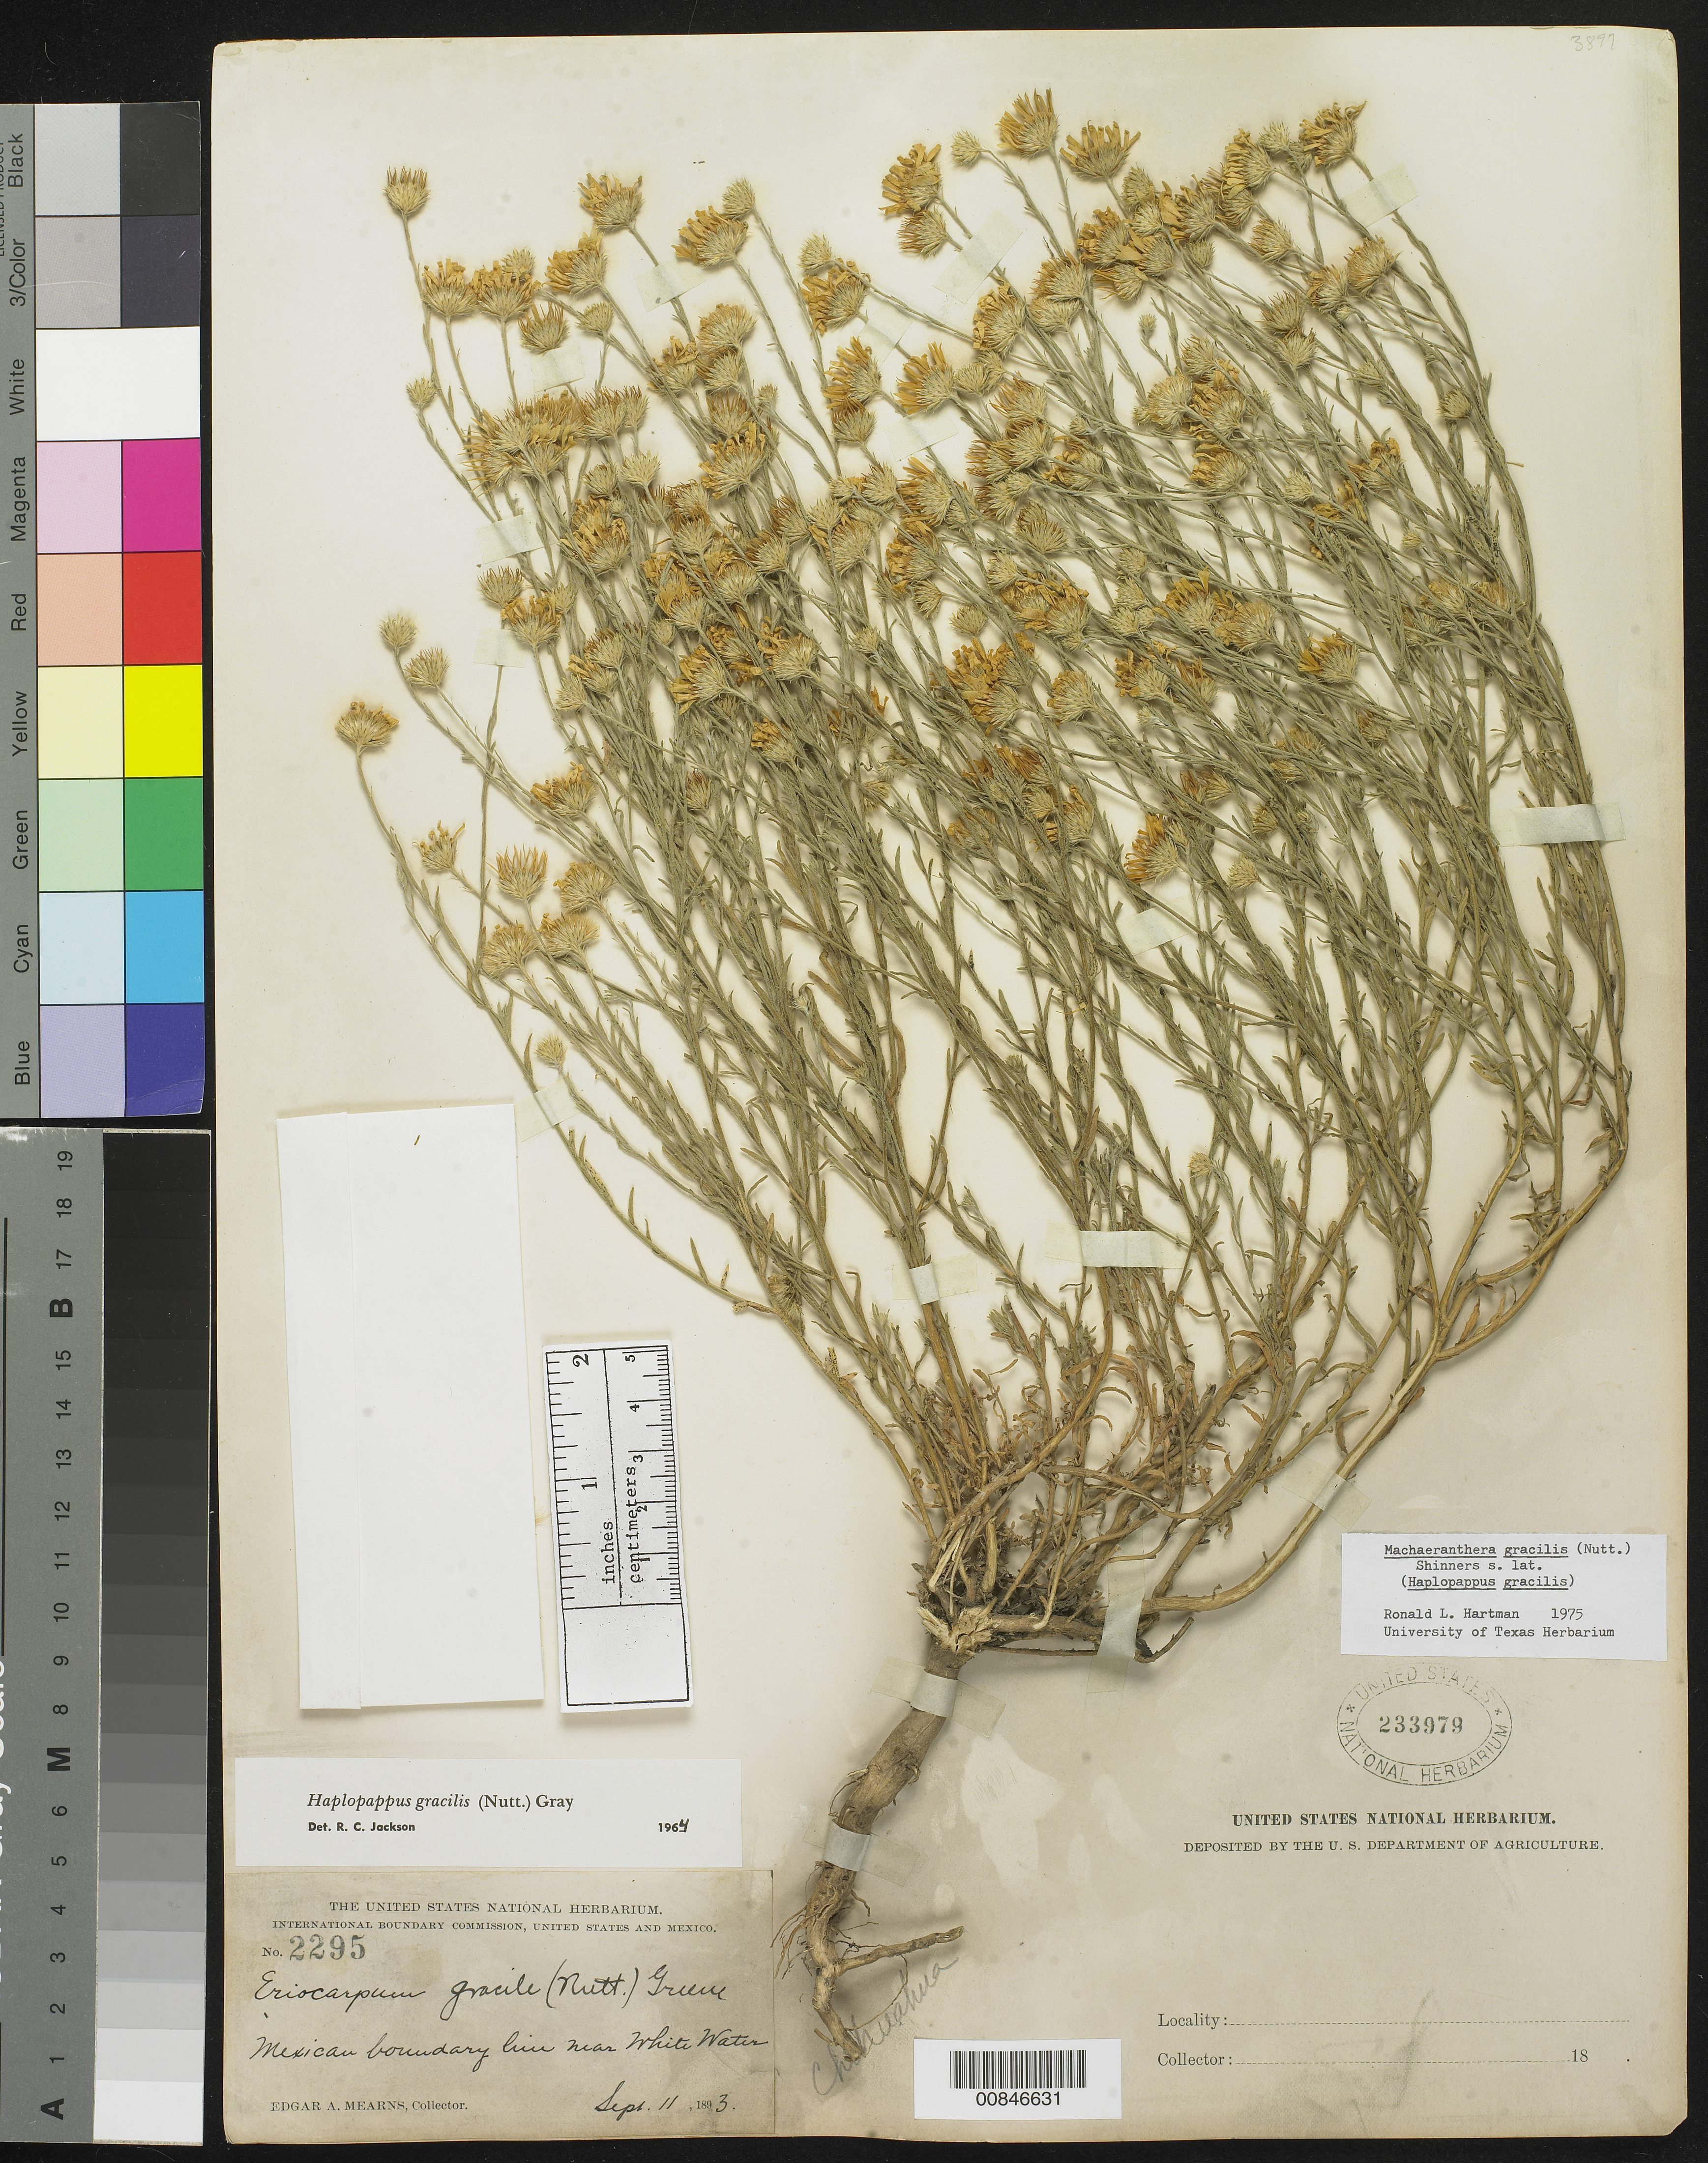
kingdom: Plantae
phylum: Tracheophyta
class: Magnoliopsida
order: Asterales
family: Asteraceae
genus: Machaeranthera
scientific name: Machaeranthera gracilis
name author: (Nutt.) Shinners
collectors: E. A. Mearns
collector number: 2295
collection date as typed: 11 Sep 1893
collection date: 1893-09-11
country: Mexico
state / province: Chihuahua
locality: Mexican Boundary Line near White Water.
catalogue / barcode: US 233979